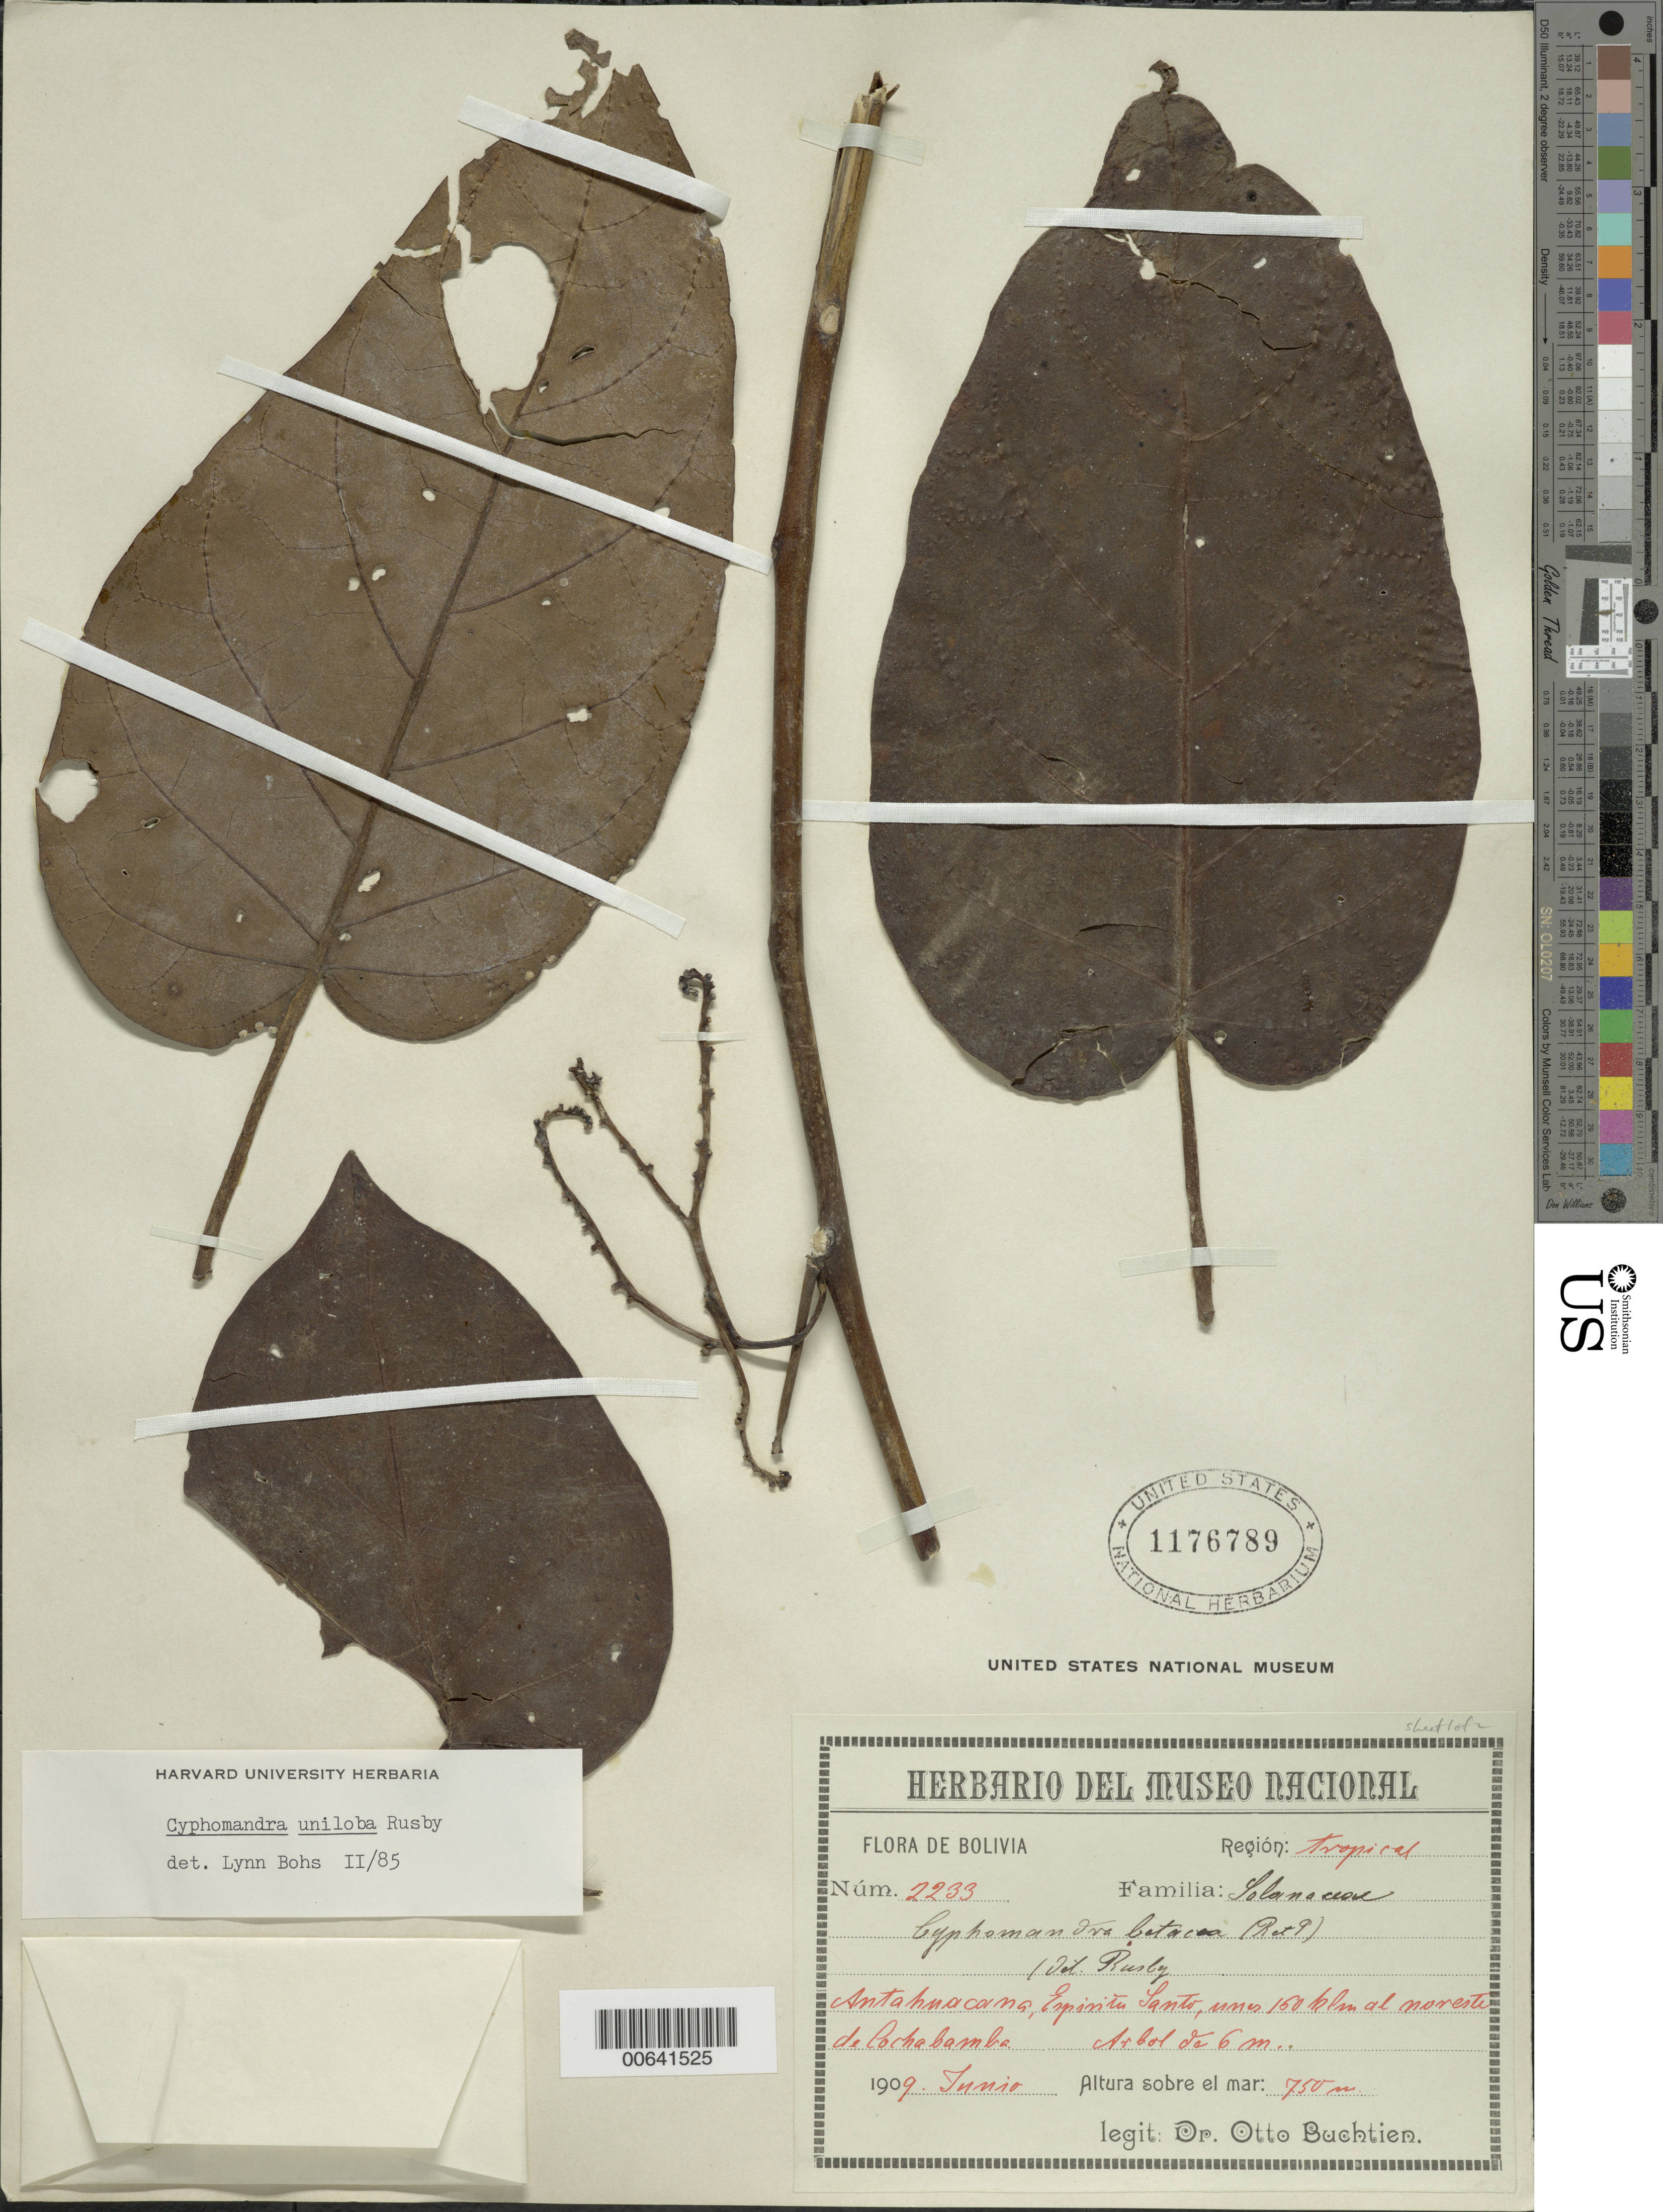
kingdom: Plantae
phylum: Tracheophyta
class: Magnoliopsida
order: Solanales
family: Solanaceae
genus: Cyphomandra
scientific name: Cyphomandra uniloba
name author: Rusby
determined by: Bohs, L. A.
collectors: O. Buchtien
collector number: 2233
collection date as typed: Jun 1909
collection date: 1909-06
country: Bolivia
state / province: Cochabamba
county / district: Chaparé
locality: Antahuacana, Espiritod Santo, 160 km al NEde Cbba.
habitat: Región tropical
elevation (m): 750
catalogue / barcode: US 1176789